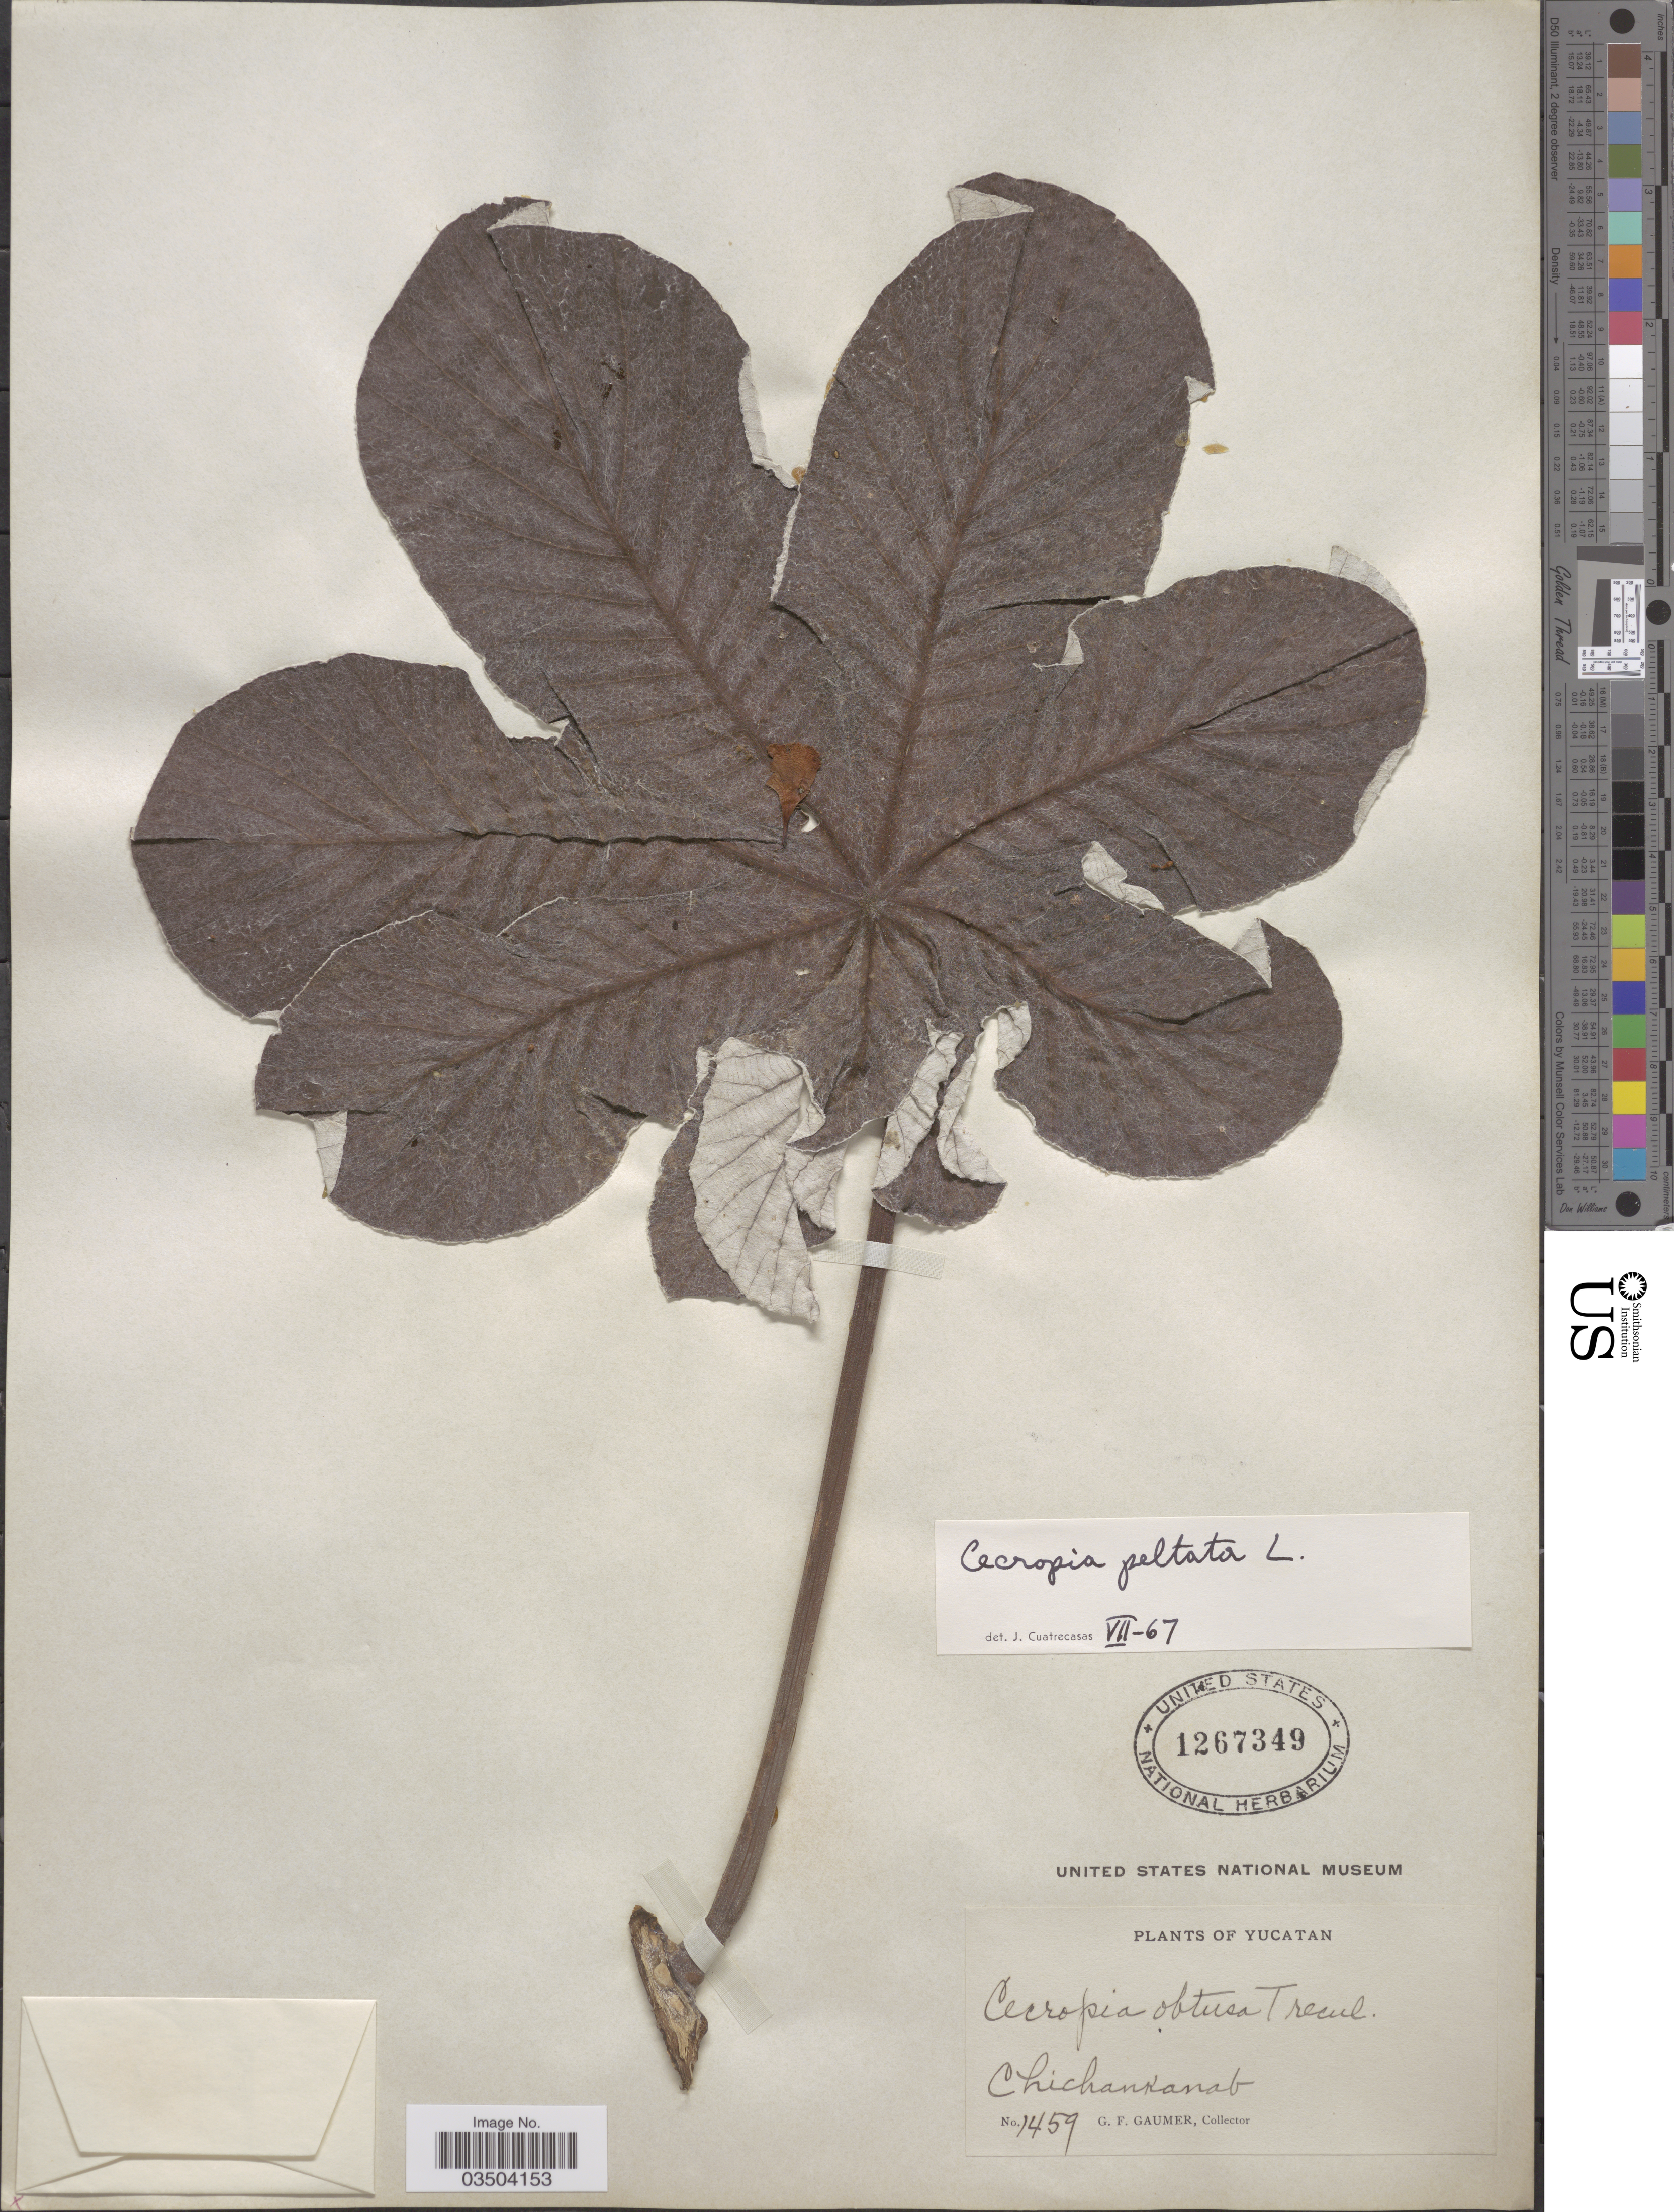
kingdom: Plantae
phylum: Tracheophyta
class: Magnoliopsida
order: Rosales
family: Urticaceae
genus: Cecropia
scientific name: Cecropia peltata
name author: L.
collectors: G. F. Gaumer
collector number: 1459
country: Mexico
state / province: Yucatán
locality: Chichankanab.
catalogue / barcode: US 1267349